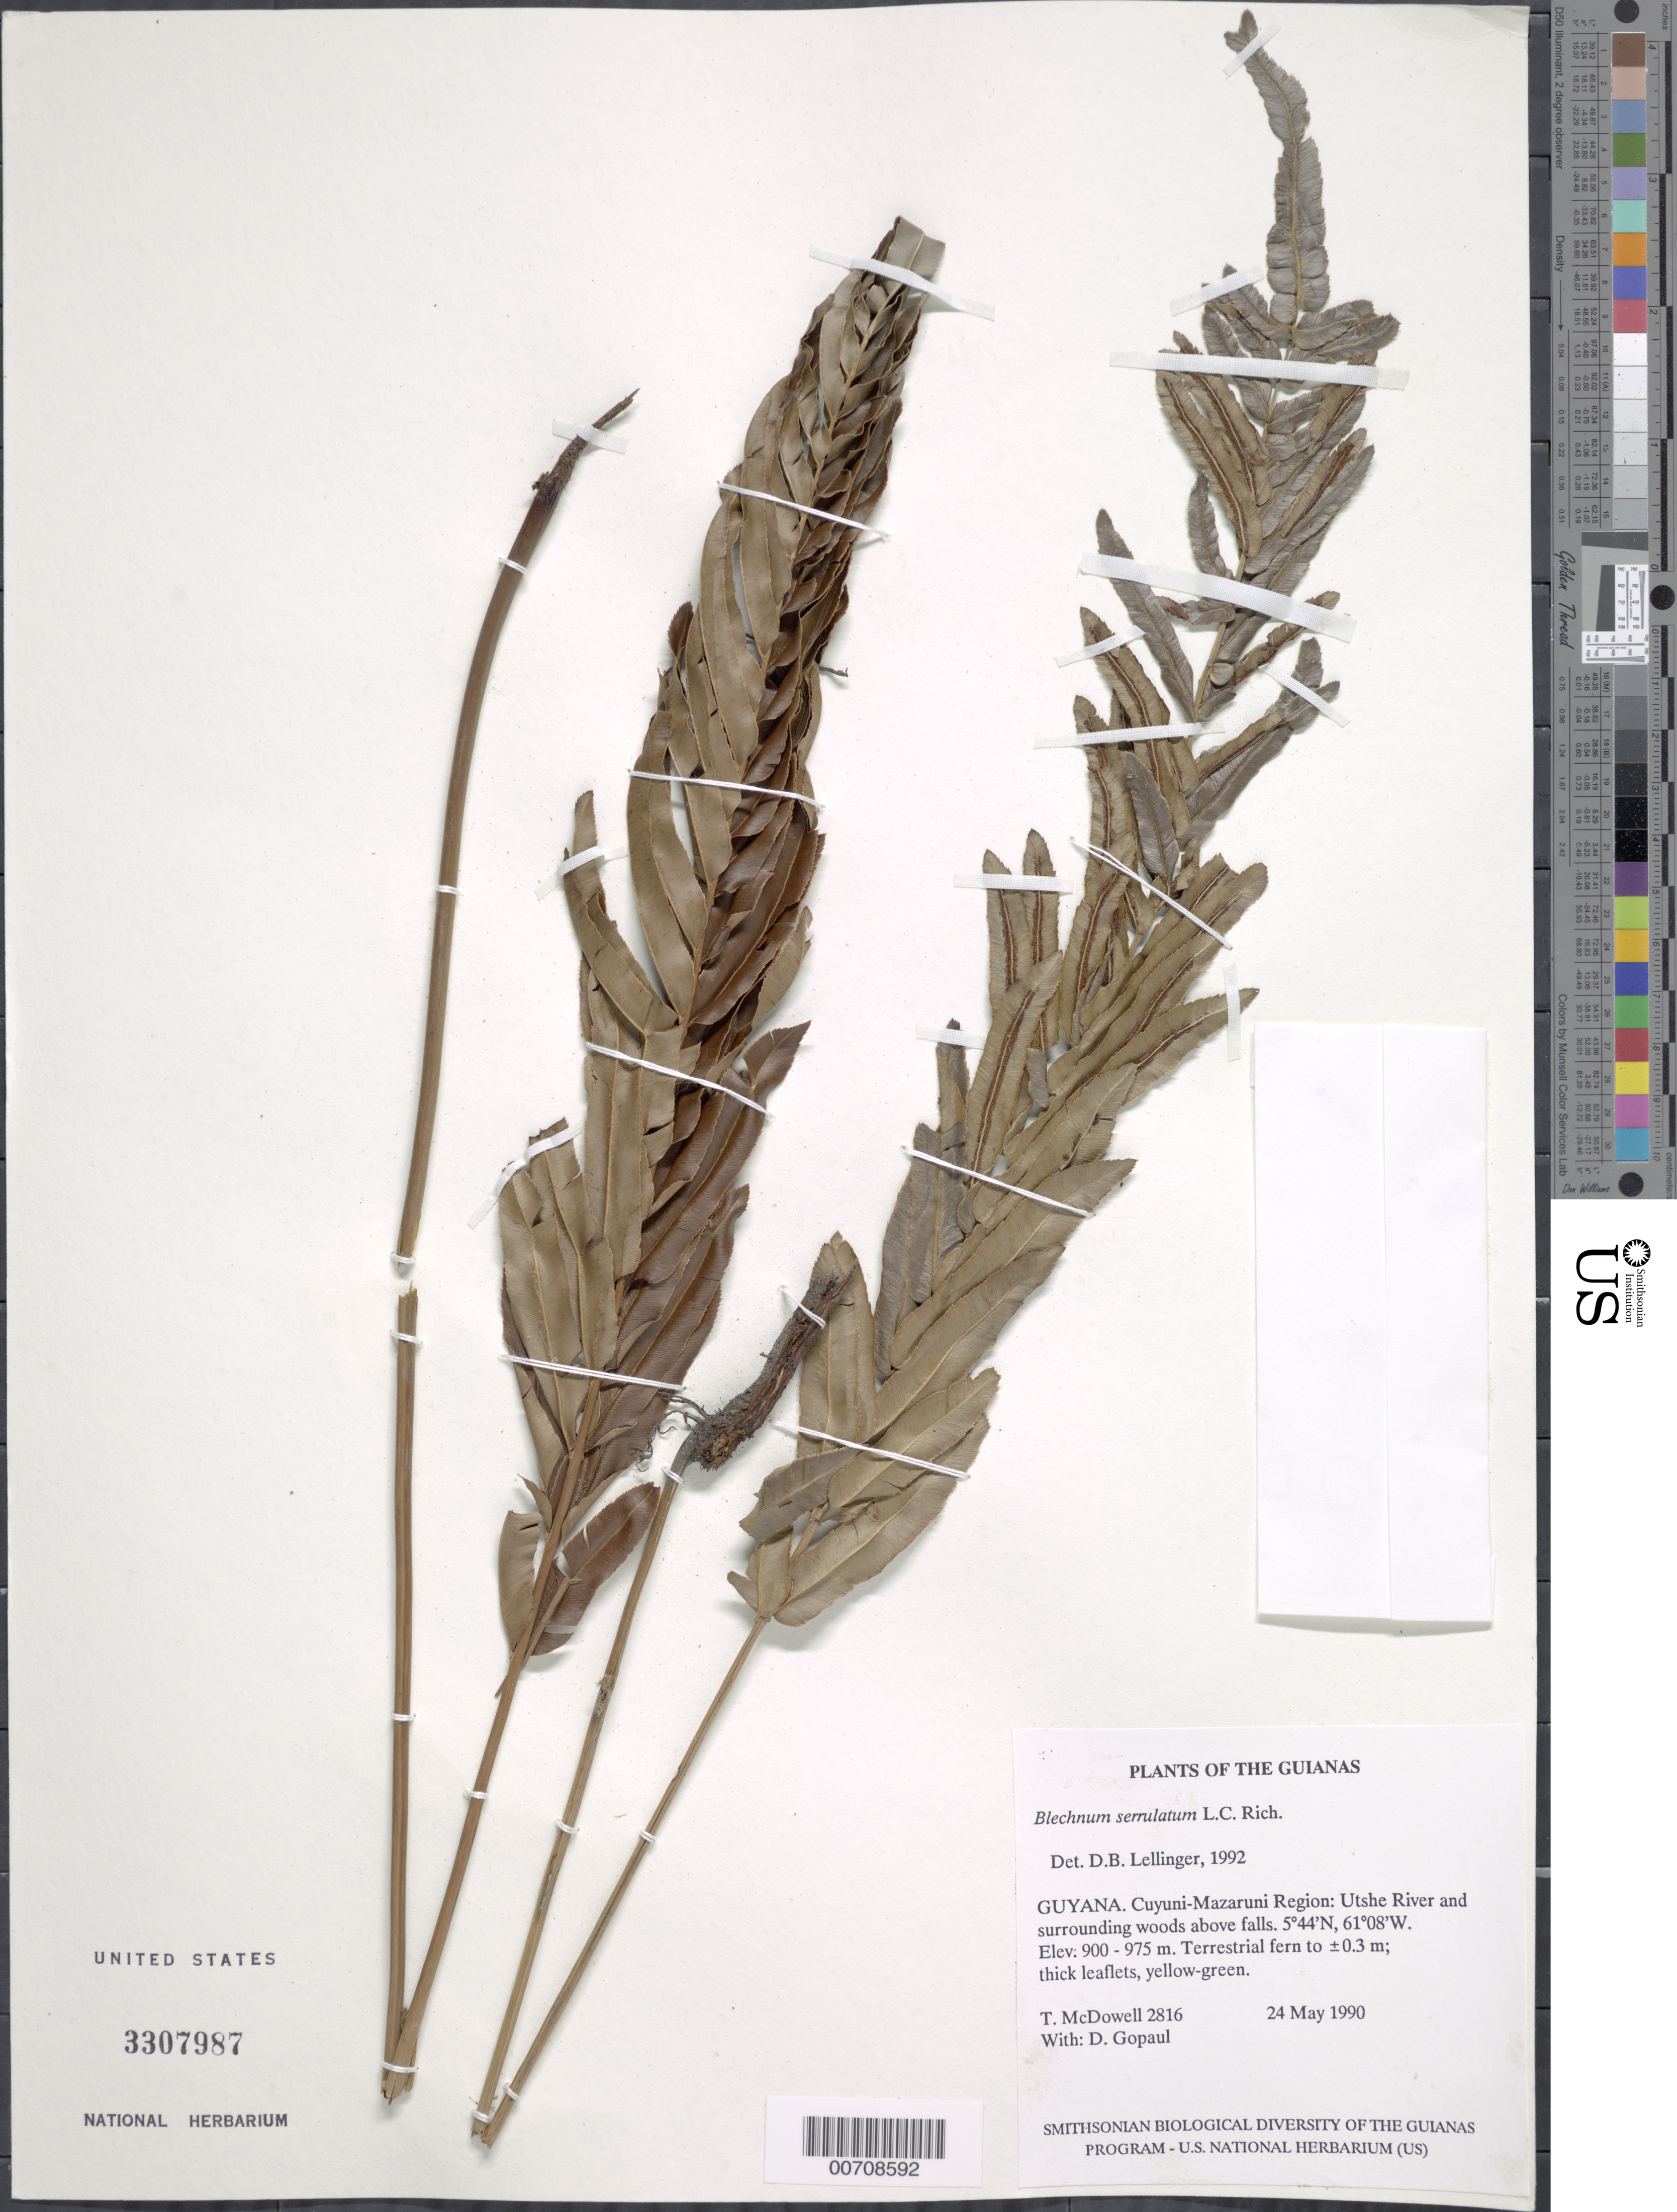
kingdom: Plantae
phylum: Tracheophyta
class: Polypodiopsida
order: Polypodiales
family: Blechnaceae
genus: Telmatoblechnum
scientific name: Telmatoblechnum serrulatum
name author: (Rich.) Perrie et al.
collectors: T. McDowell & D. Gopaul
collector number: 2816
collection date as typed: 24 May 1990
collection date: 1990-05-24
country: Guyana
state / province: Cuyuni-Mazaruni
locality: Utshi River and Falls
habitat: Along river and surrounding woods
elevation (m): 900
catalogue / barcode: US 3307987